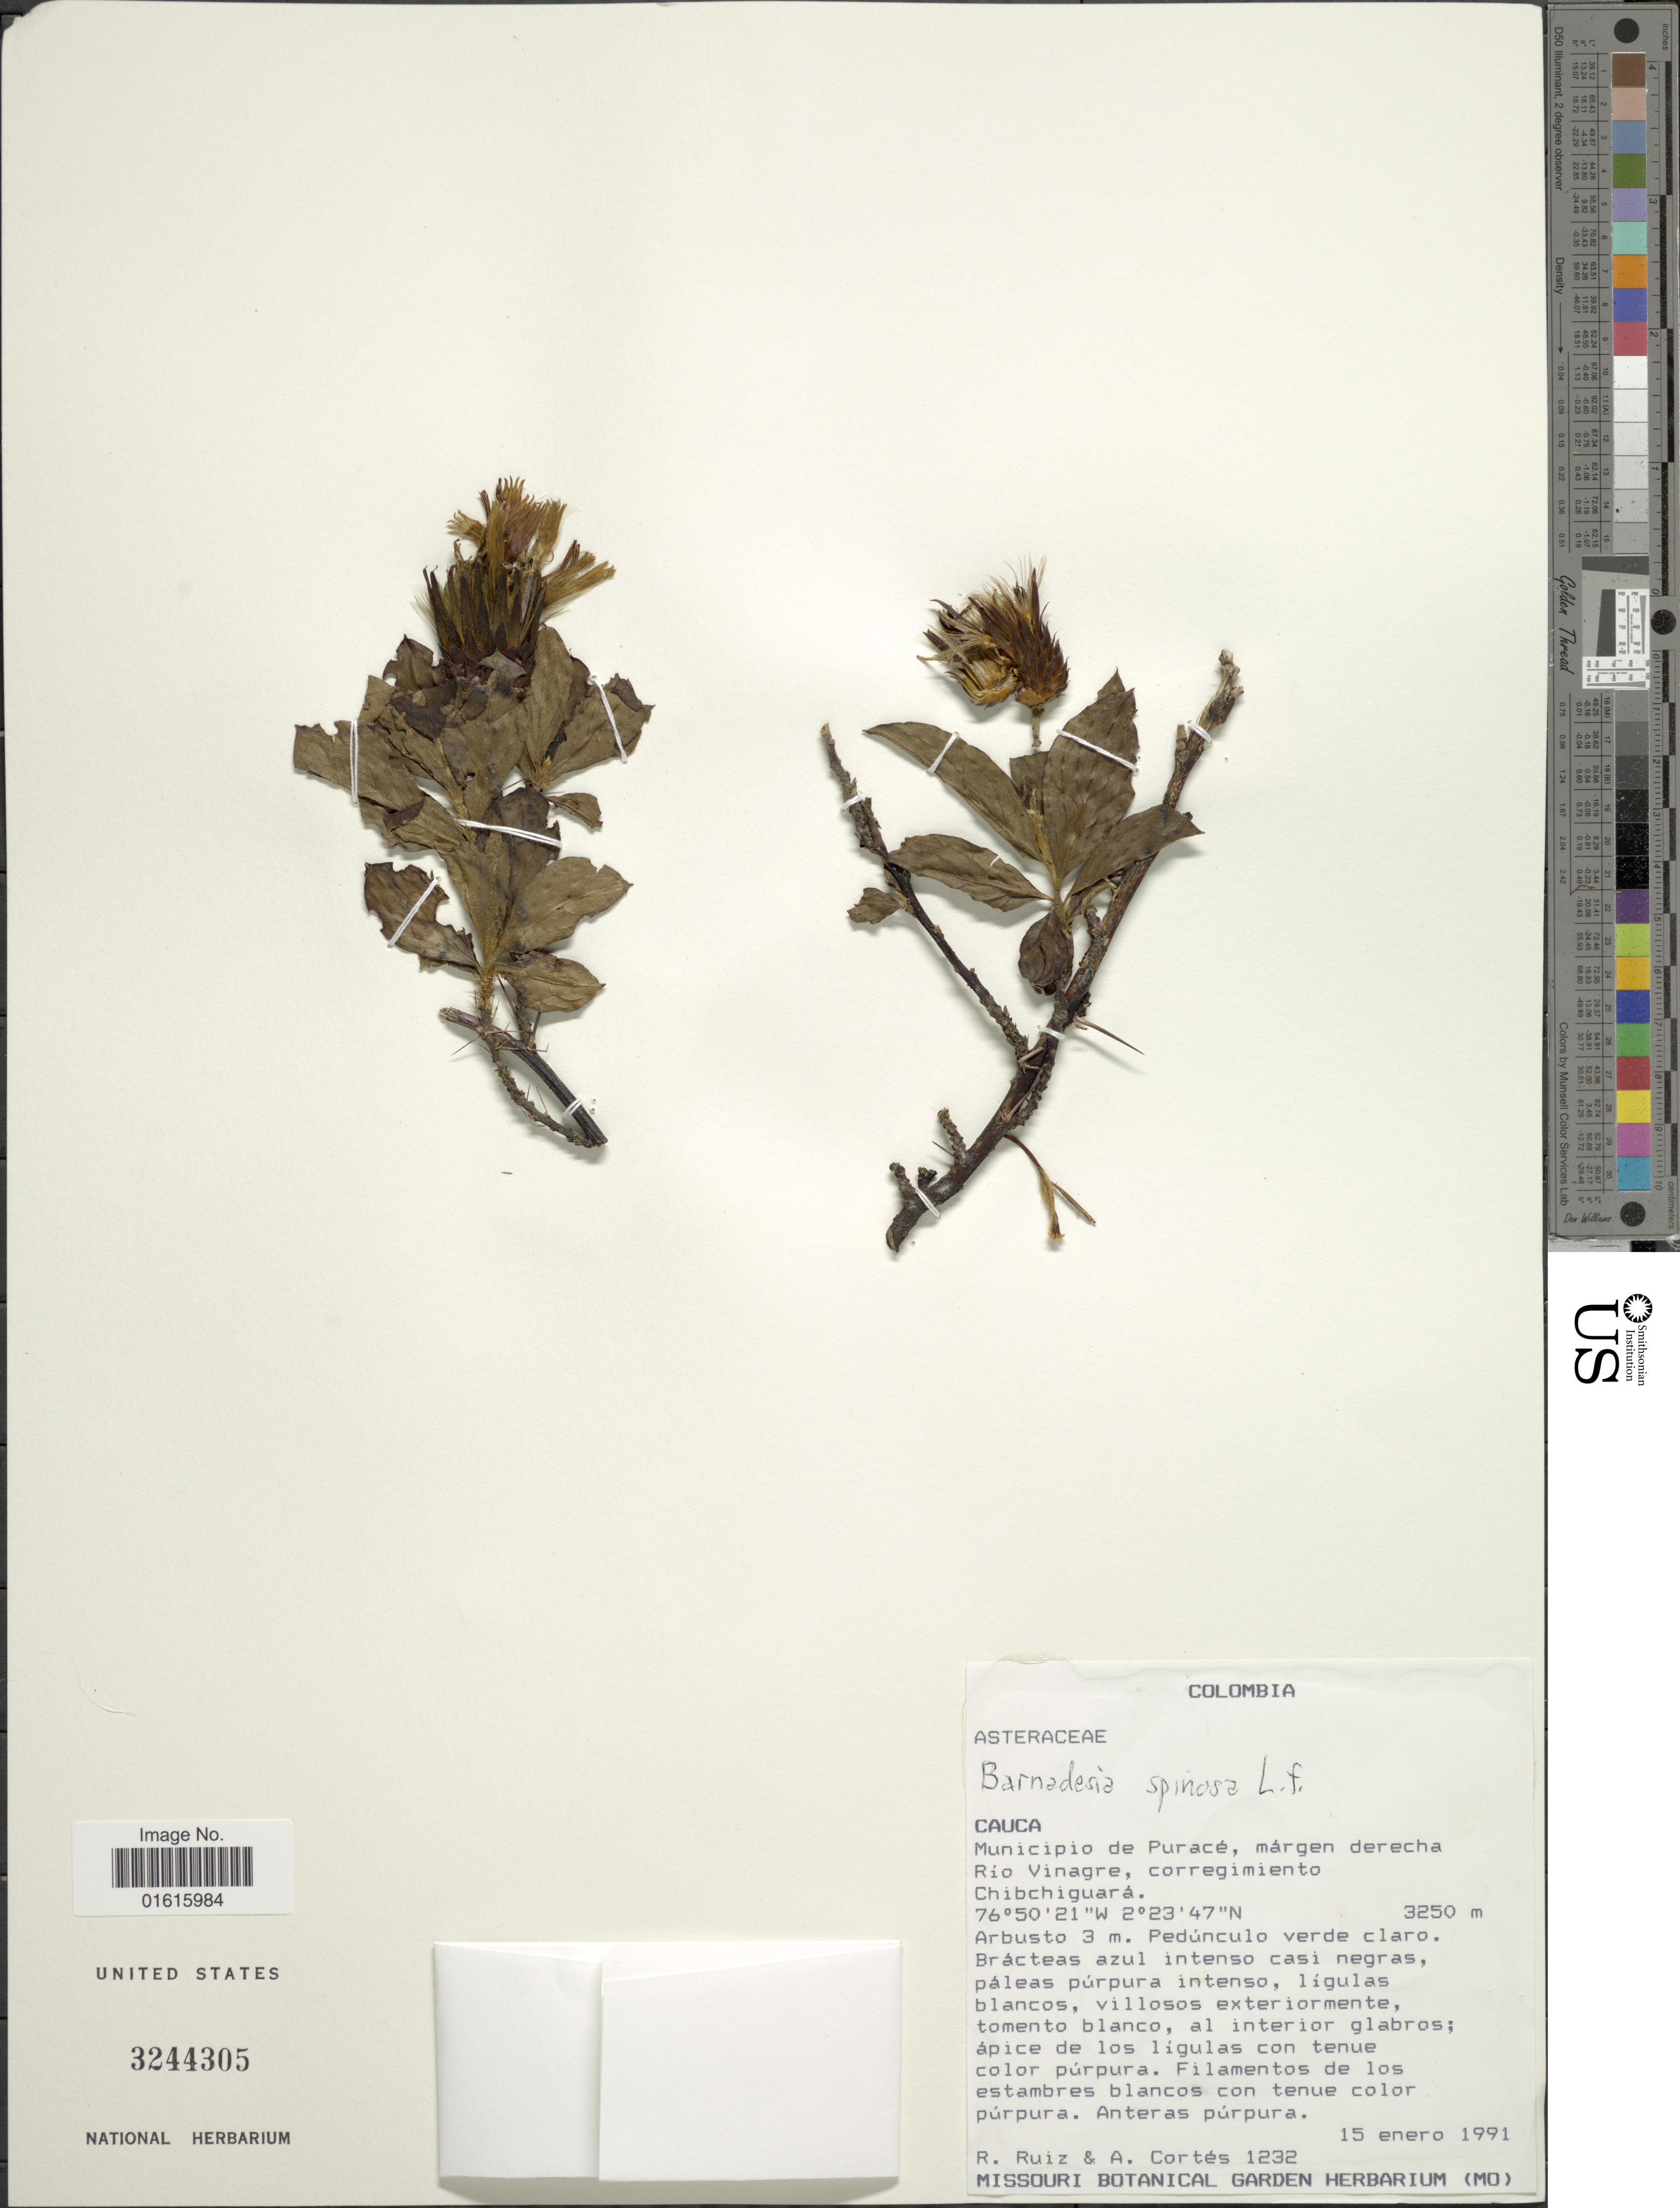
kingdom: Plantae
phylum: Tracheophyta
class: Magnoliopsida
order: Asterales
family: Asteraceae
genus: Barnadesia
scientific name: Barnadesia spinosa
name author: L. f.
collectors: R. Ruiz & A. Cortès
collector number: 1232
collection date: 1991-01-15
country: Colombia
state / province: Cauca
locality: Muncipio de Purace, margen derecha Rio Vinagre, corregimiento Chibchiguara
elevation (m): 3250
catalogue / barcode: US 3244305